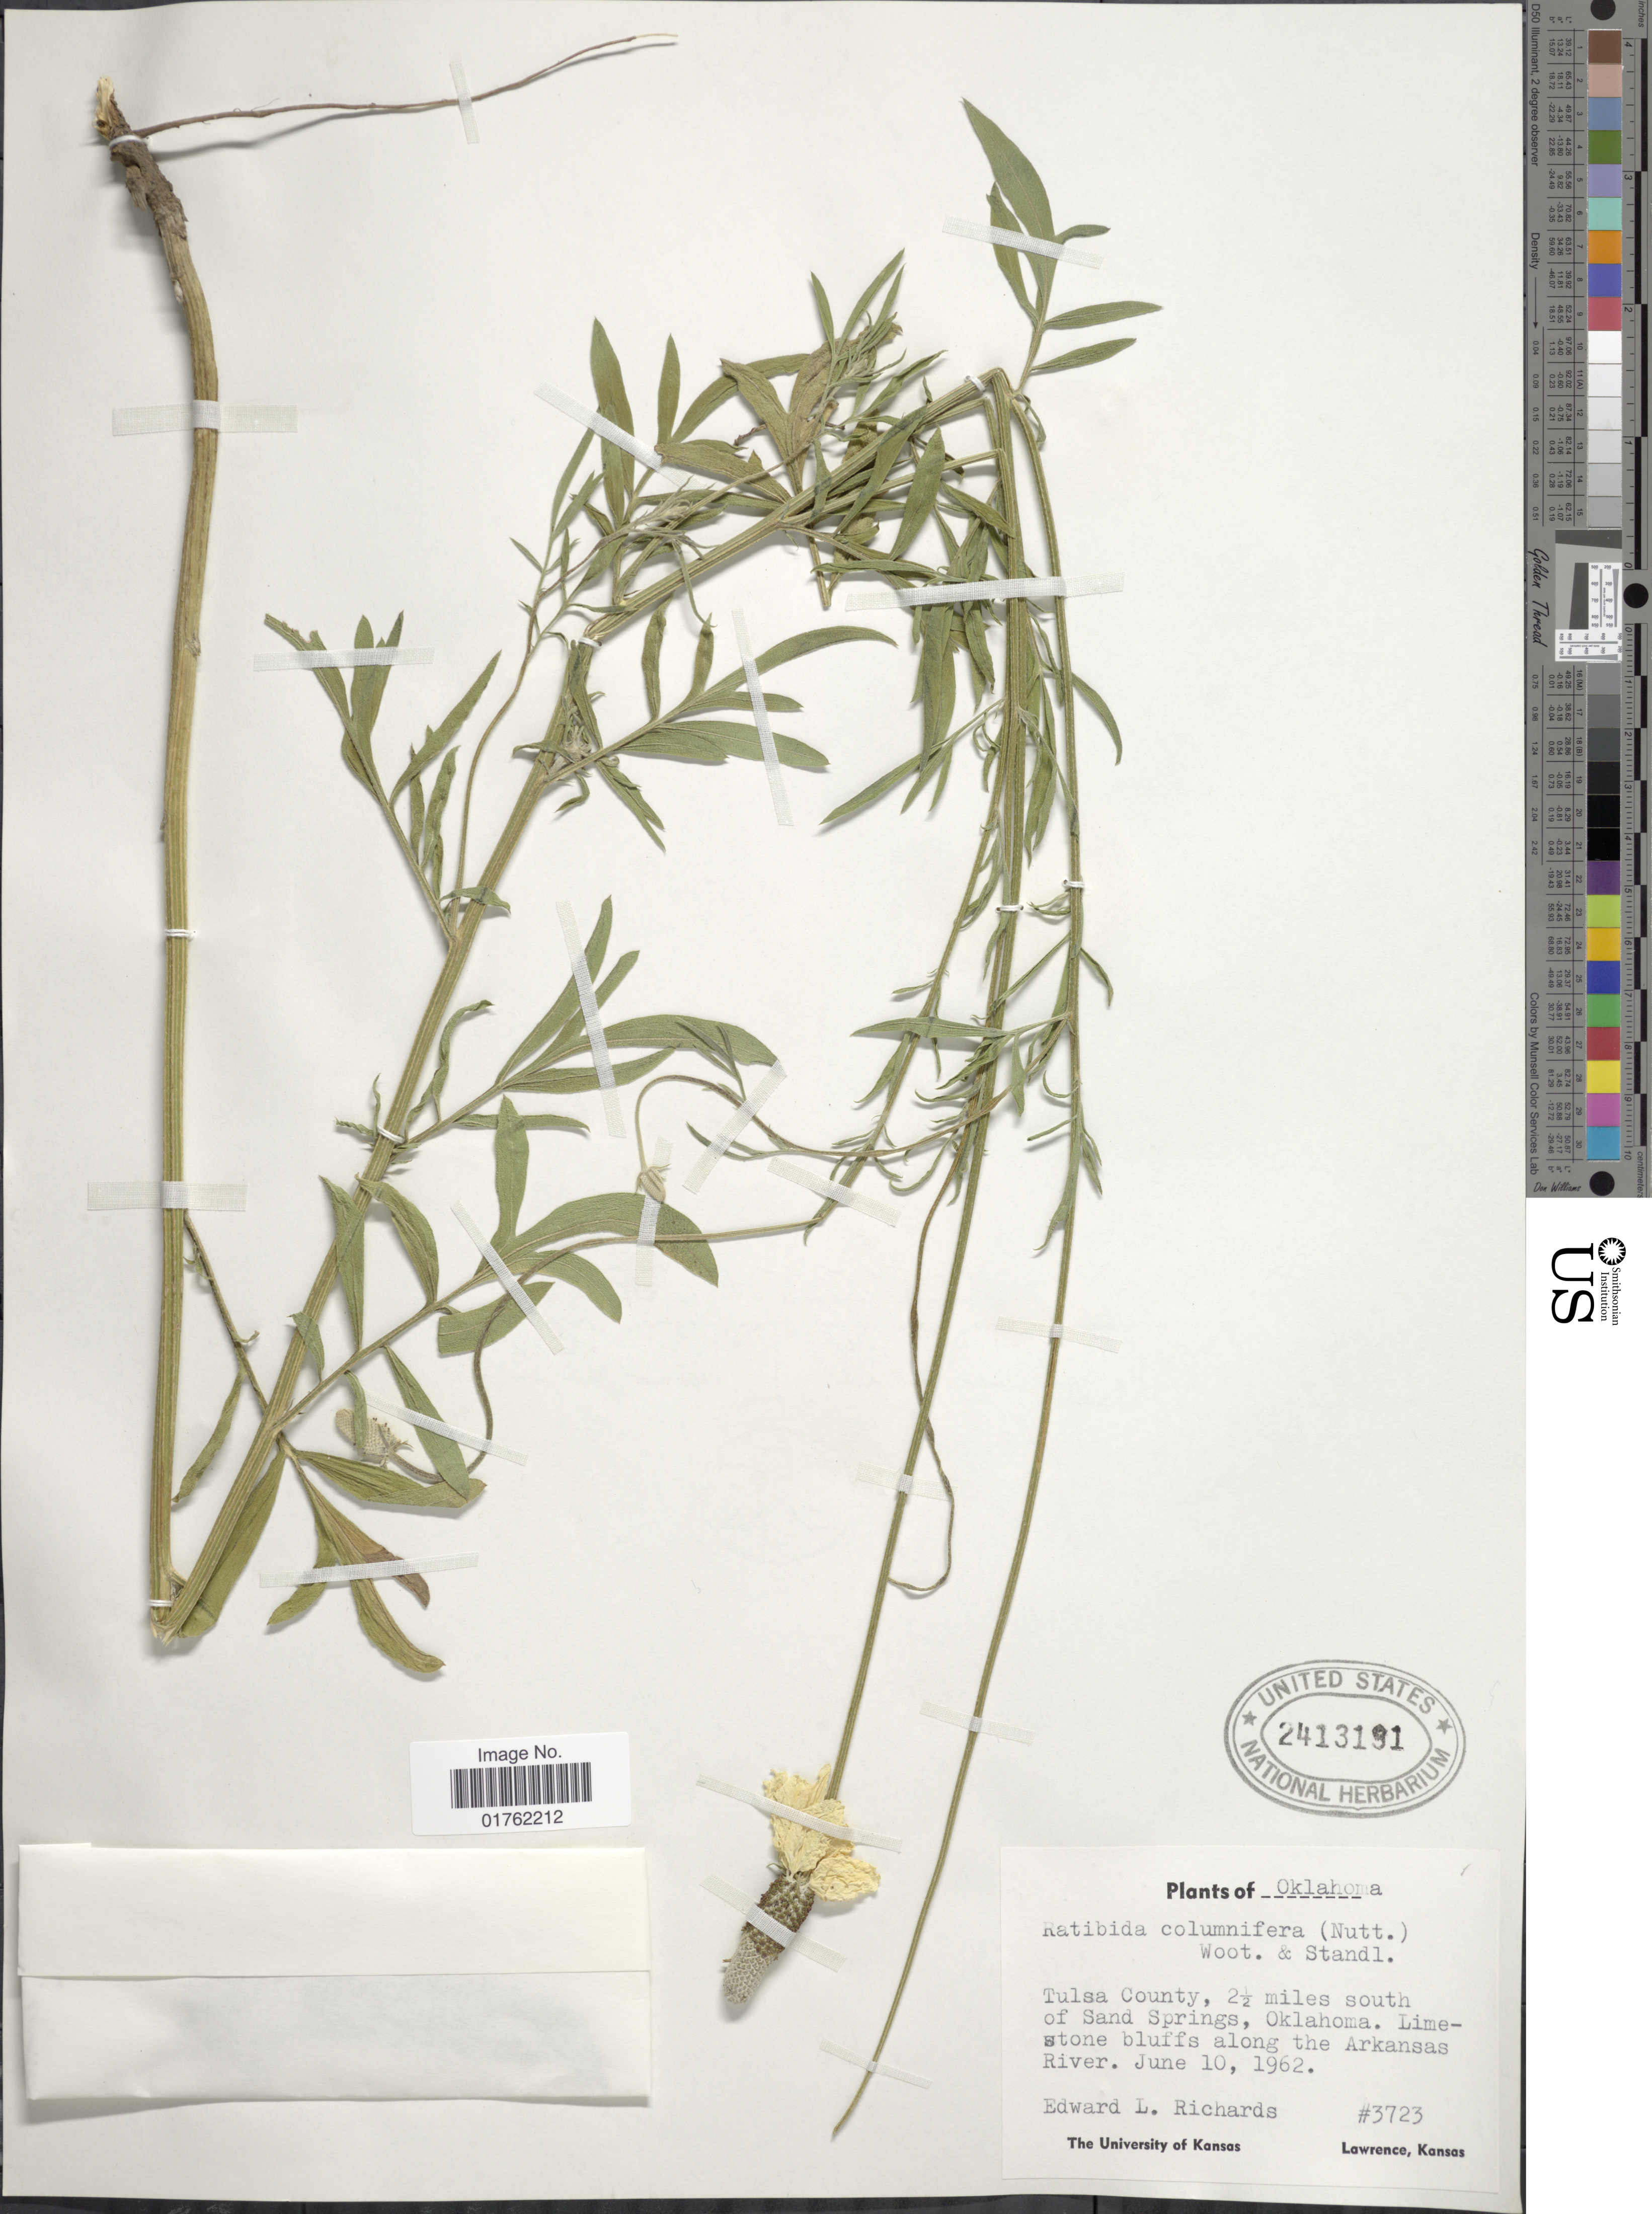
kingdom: Plantae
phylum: Tracheophyta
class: Magnoliopsida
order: Asterales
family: Asteraceae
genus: Ratibida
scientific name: Ratibida columnaris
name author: (Pursh) D. Don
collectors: E. Richards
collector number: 3723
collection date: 1962-06-10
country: United States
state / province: Oklahoma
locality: Tulsa County, 2¼ miles south of Sand Springs, Limestone bluffs along the Arkansas River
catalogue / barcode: US 2413191